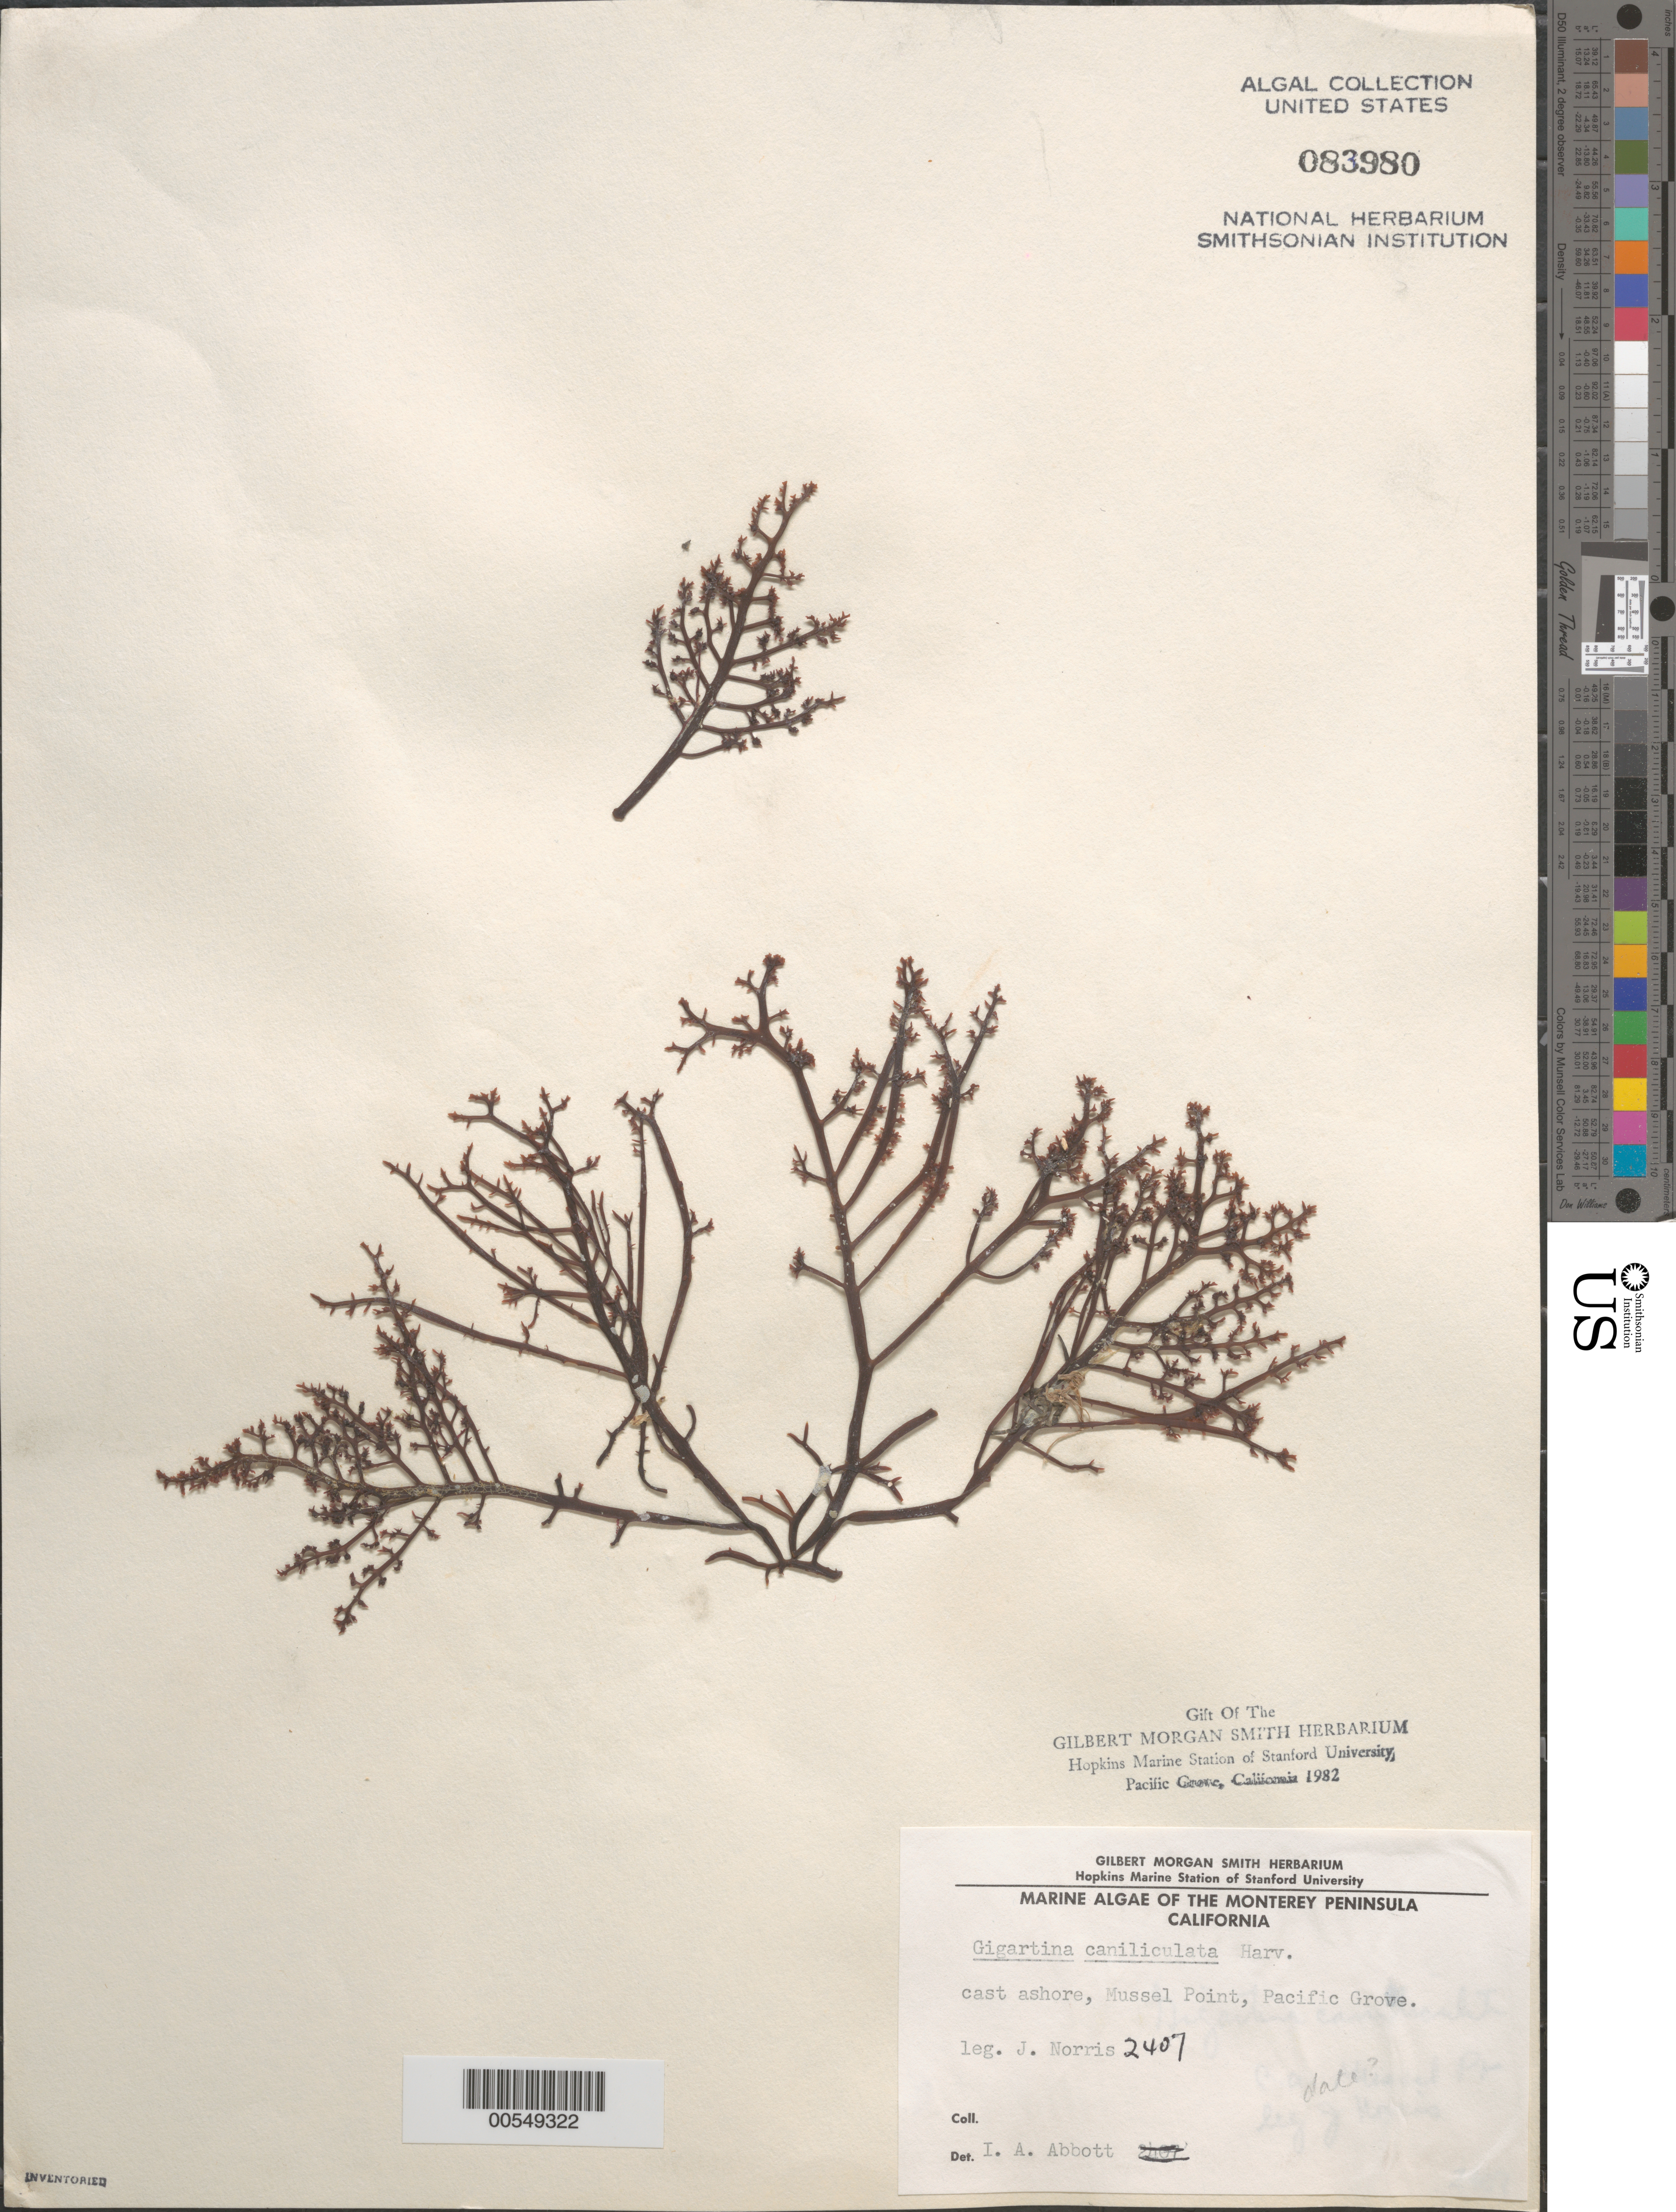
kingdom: Plantae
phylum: Rhodophyta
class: Florideophyceae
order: Gigartinales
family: Gigartinaceae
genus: Chondracanthus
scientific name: Chondracanthus canaliculatus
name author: (Harv.) Guiry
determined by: Algae name updating Project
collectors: J. N. Norris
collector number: JN-2407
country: United States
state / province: California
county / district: Monterey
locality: Mussel Point, Pacific Grove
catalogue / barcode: US 83980